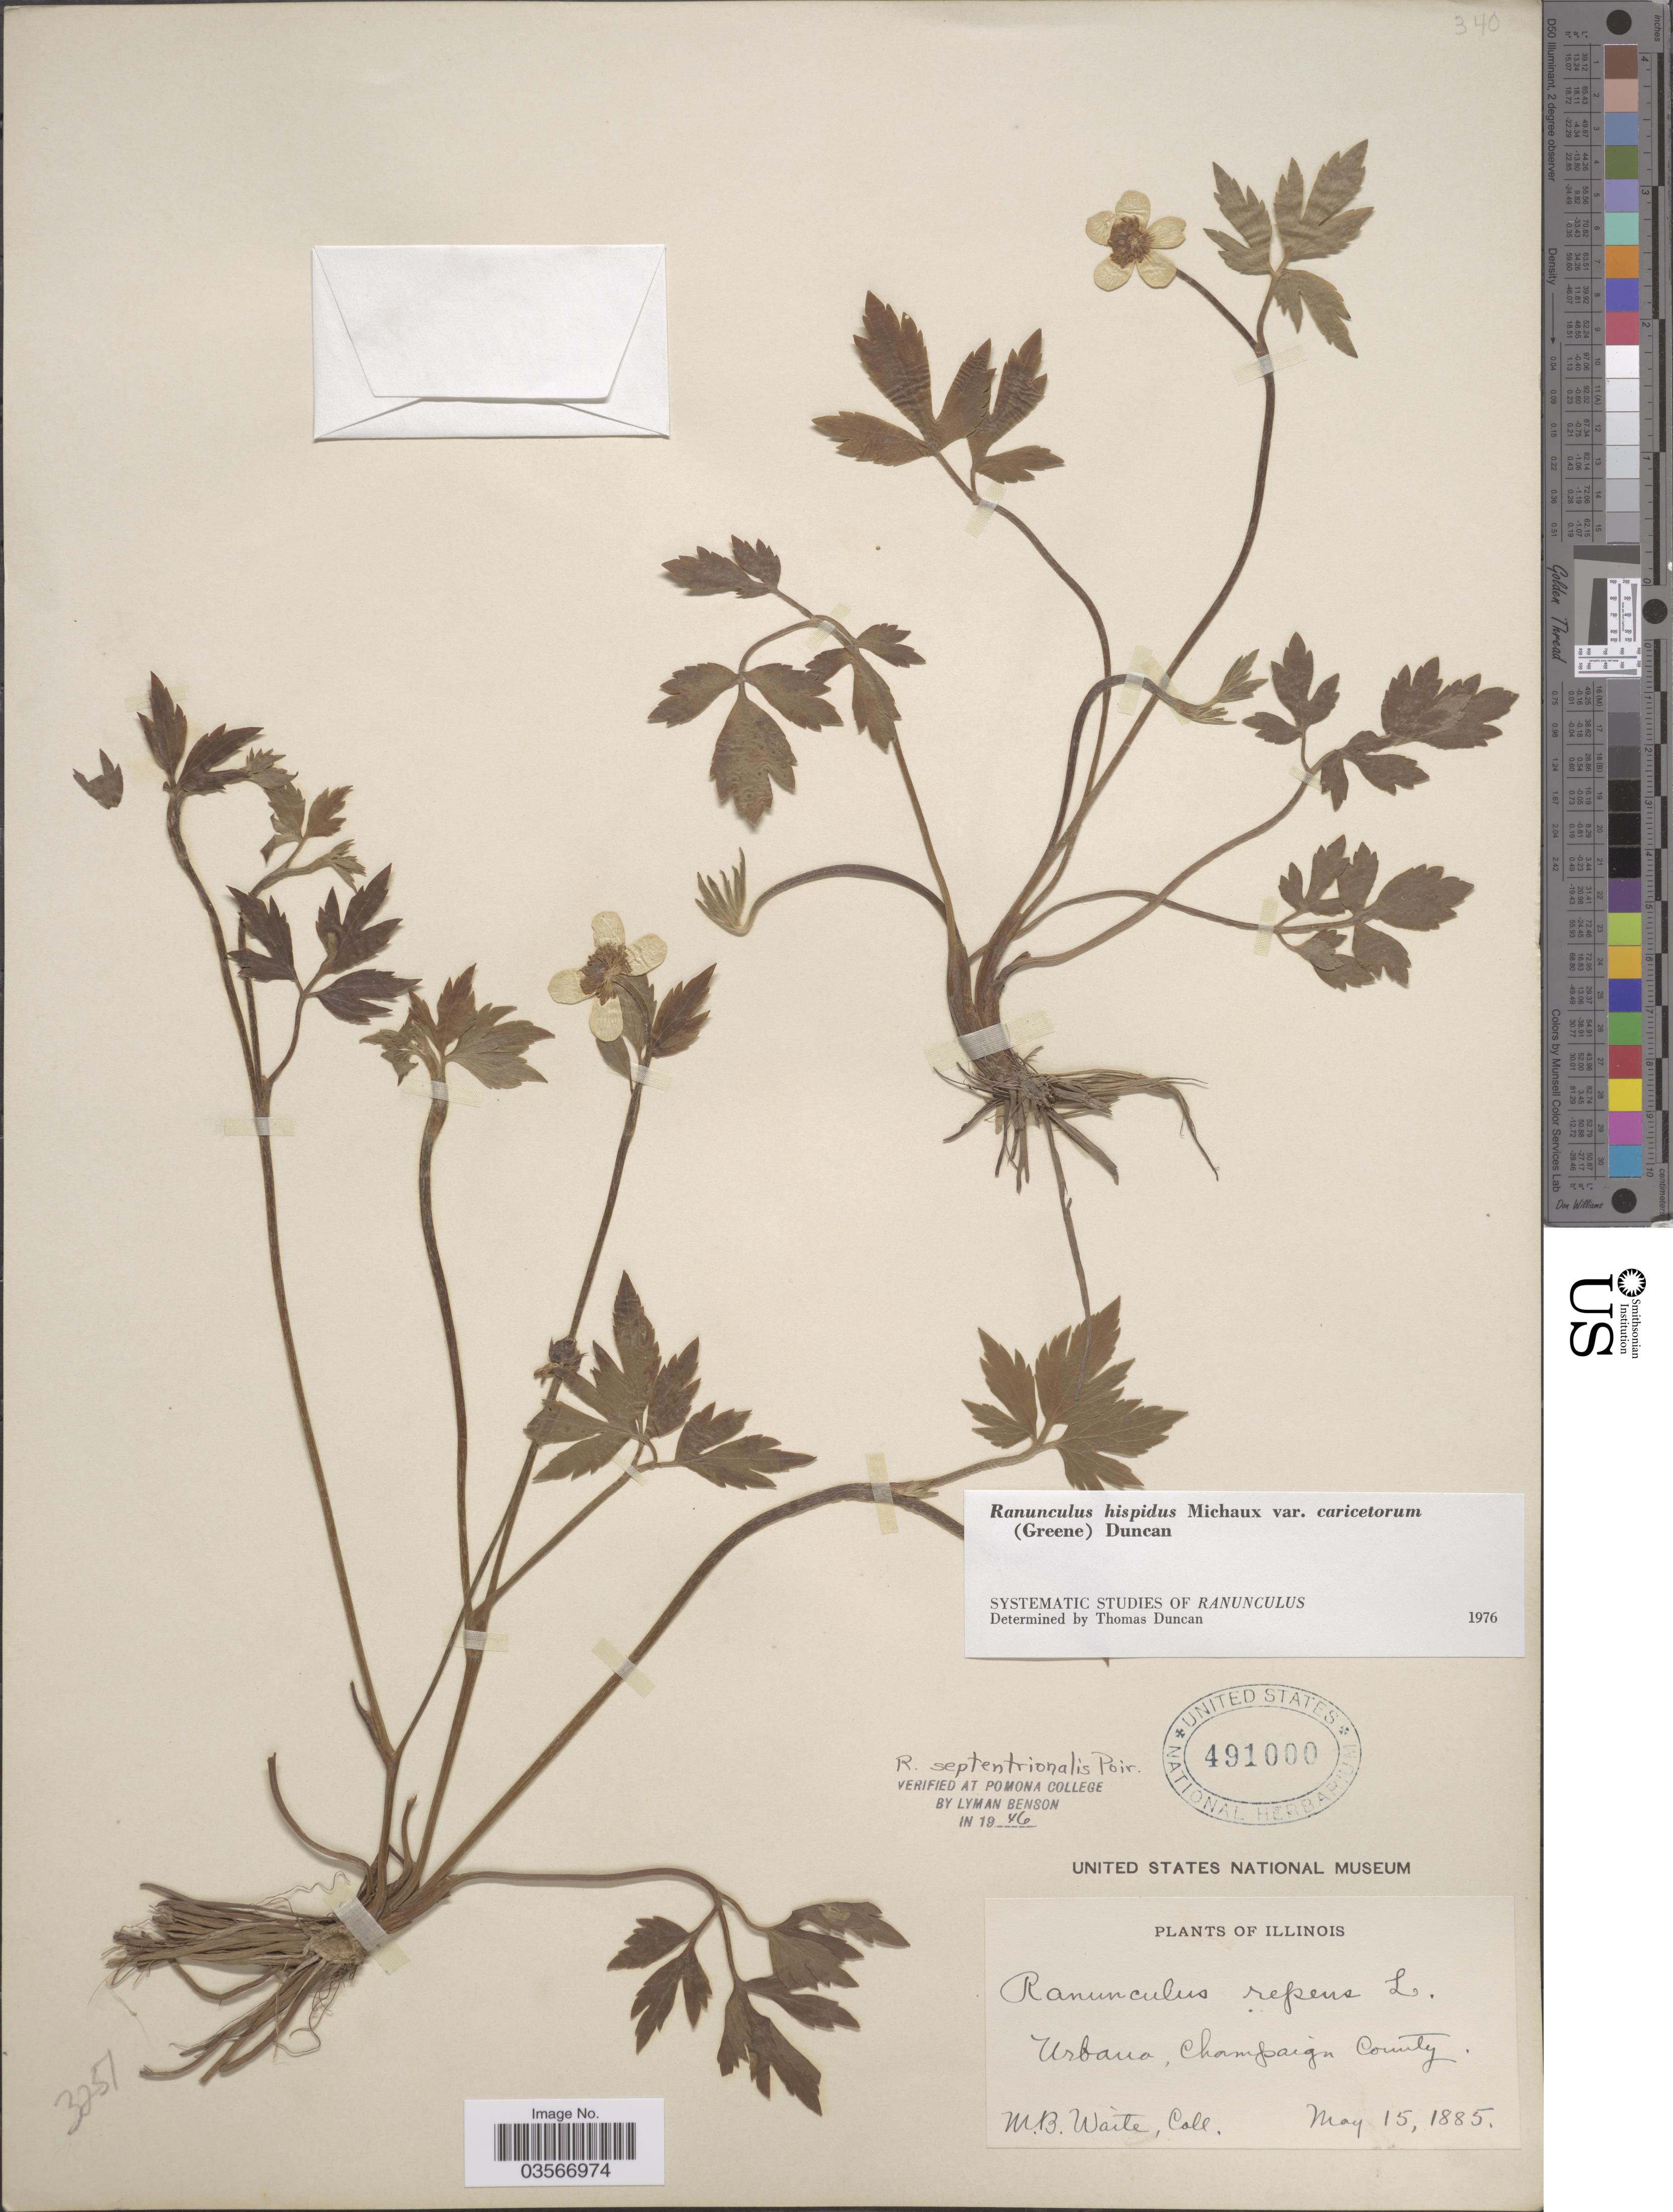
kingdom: Plantae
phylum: Tracheophyta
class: Magnoliopsida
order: Ranunculales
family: Ranunculaceae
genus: Ranunculus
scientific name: Ranunculus hispidus var. caricetorum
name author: Michx.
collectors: W. Waite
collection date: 1885-05-15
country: United States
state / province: Illinois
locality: Urbana, Champaign County.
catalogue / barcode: US 491000